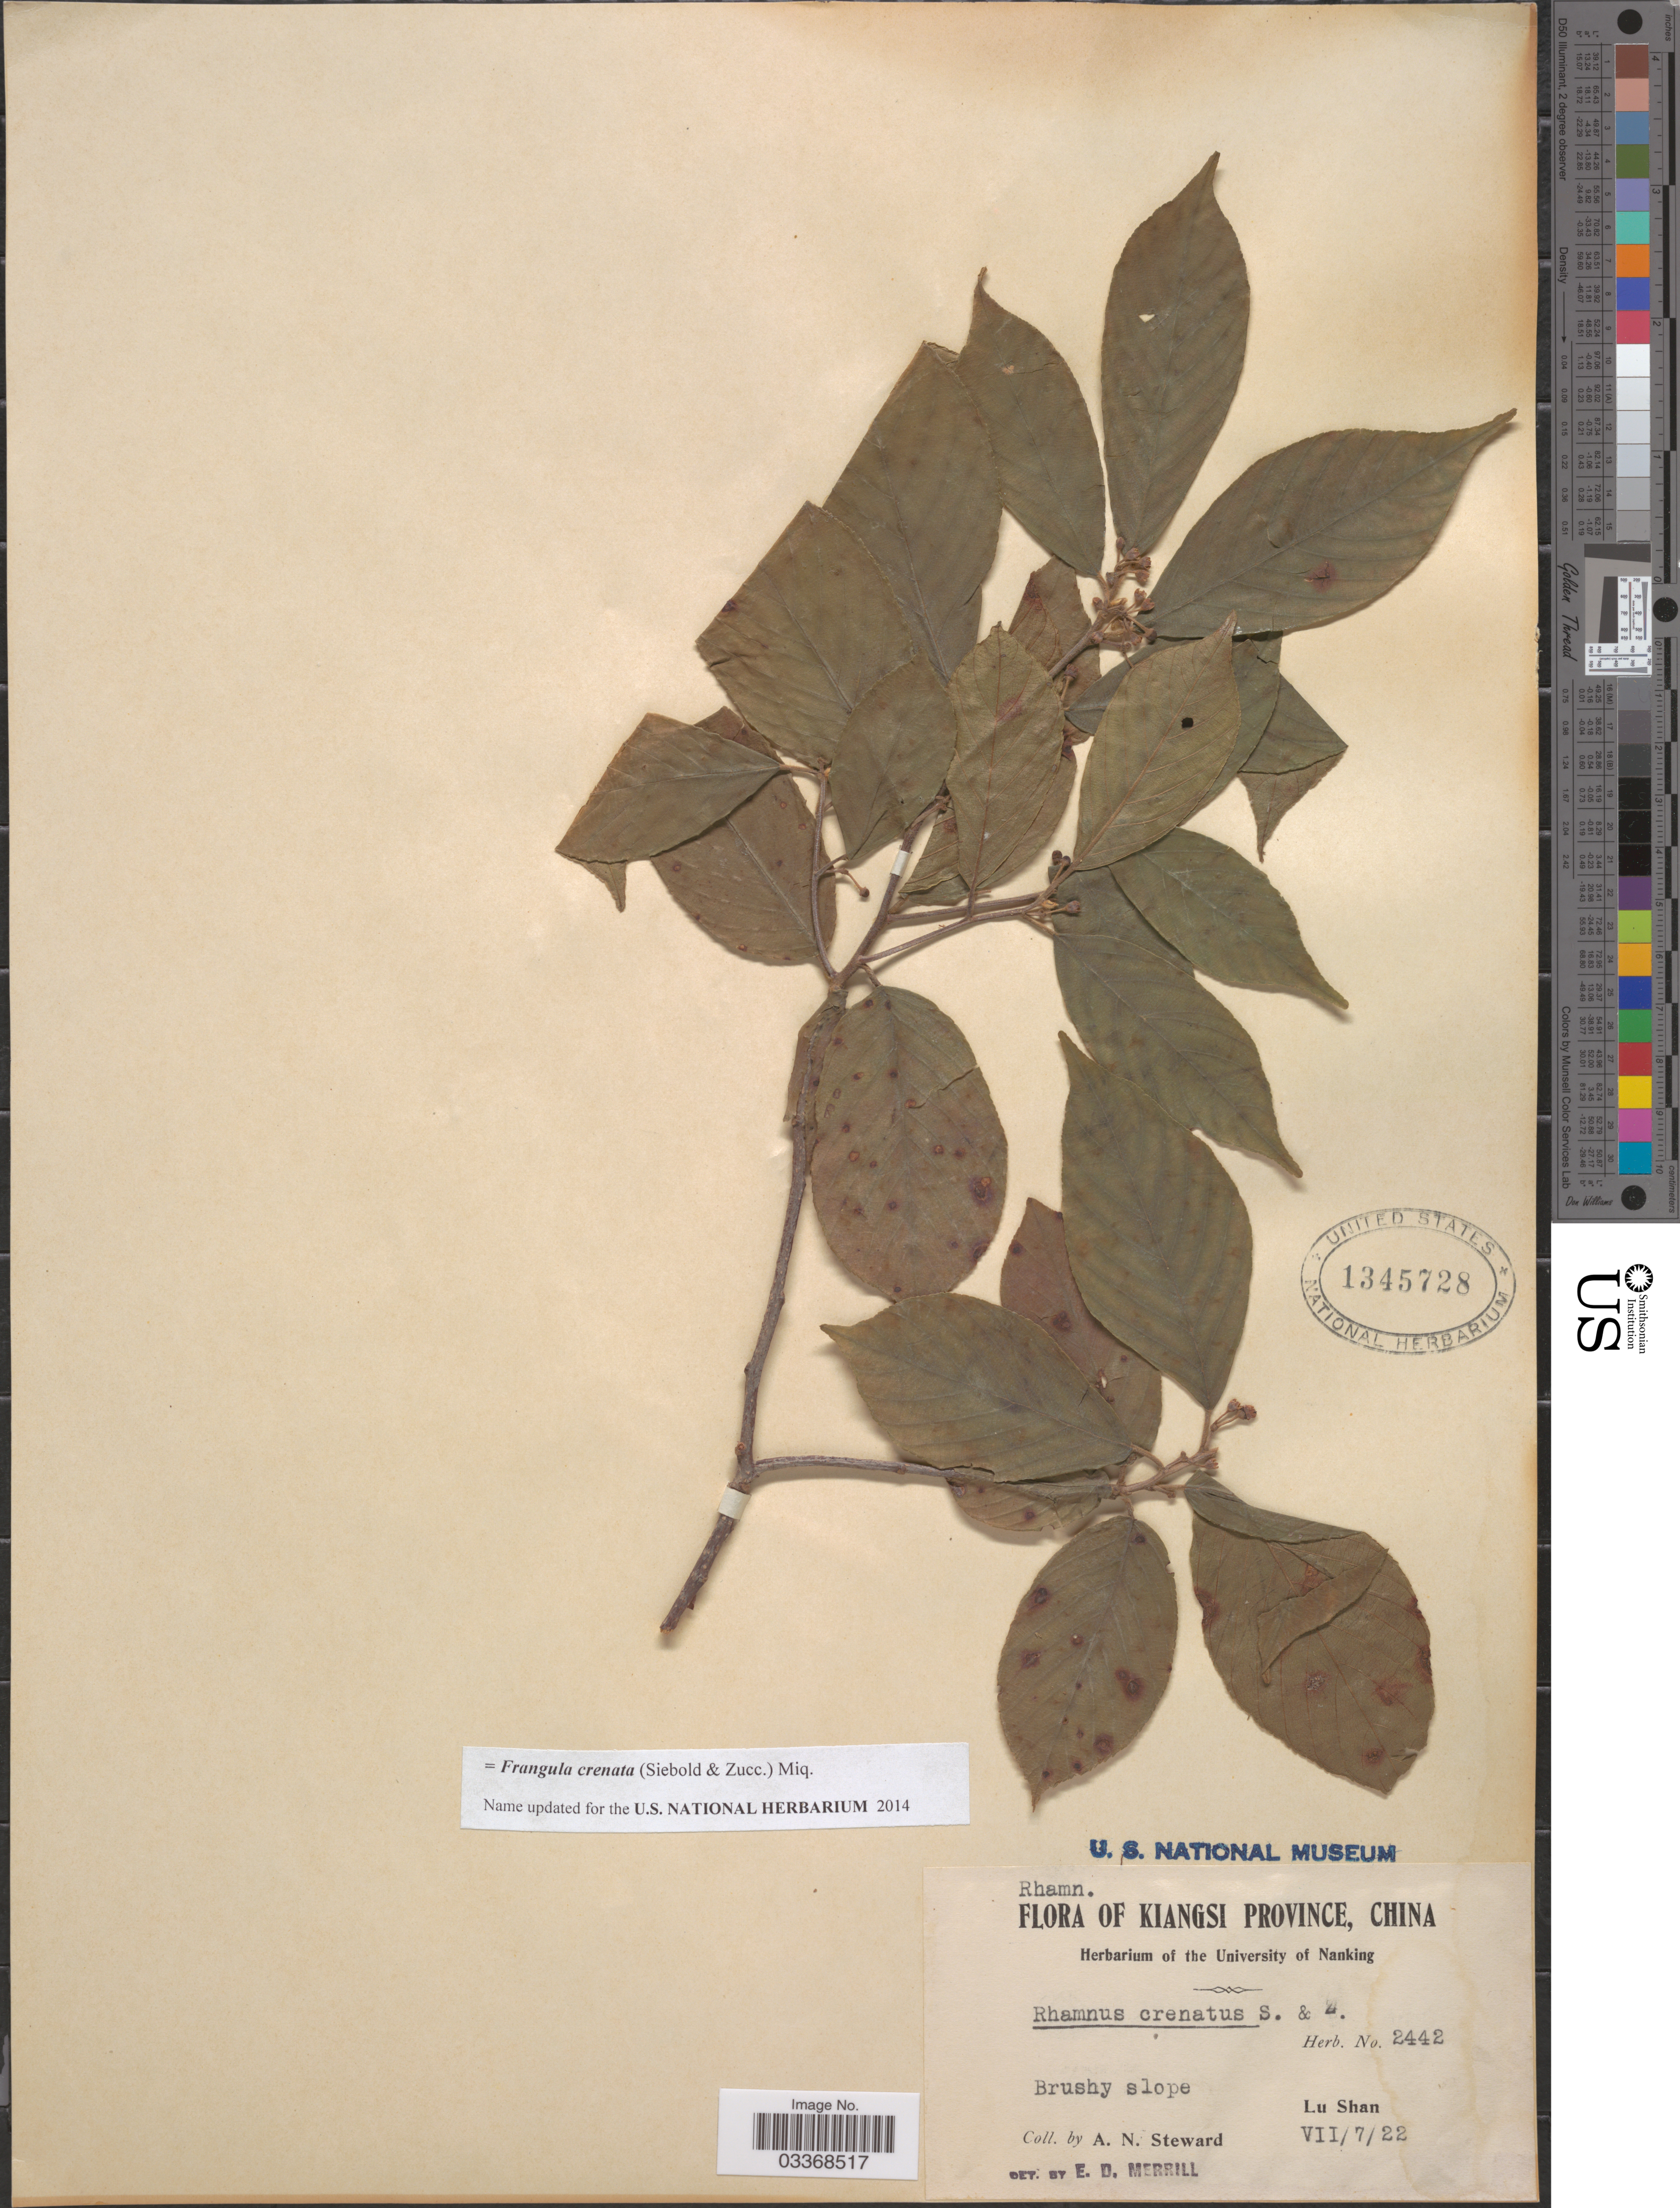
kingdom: Plantae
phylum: Tracheophyta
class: Magnoliopsida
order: Rosales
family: Rhamnaceae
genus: Frangula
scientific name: Frangula crenata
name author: (Siebold & Zucc.) Miq.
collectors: A. N. Steward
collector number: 2442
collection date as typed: Transcribed d/m/y: 7/7/22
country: China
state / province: Jiangxi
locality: Kiangsi Province. Lu Shan.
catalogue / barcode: US 1345728